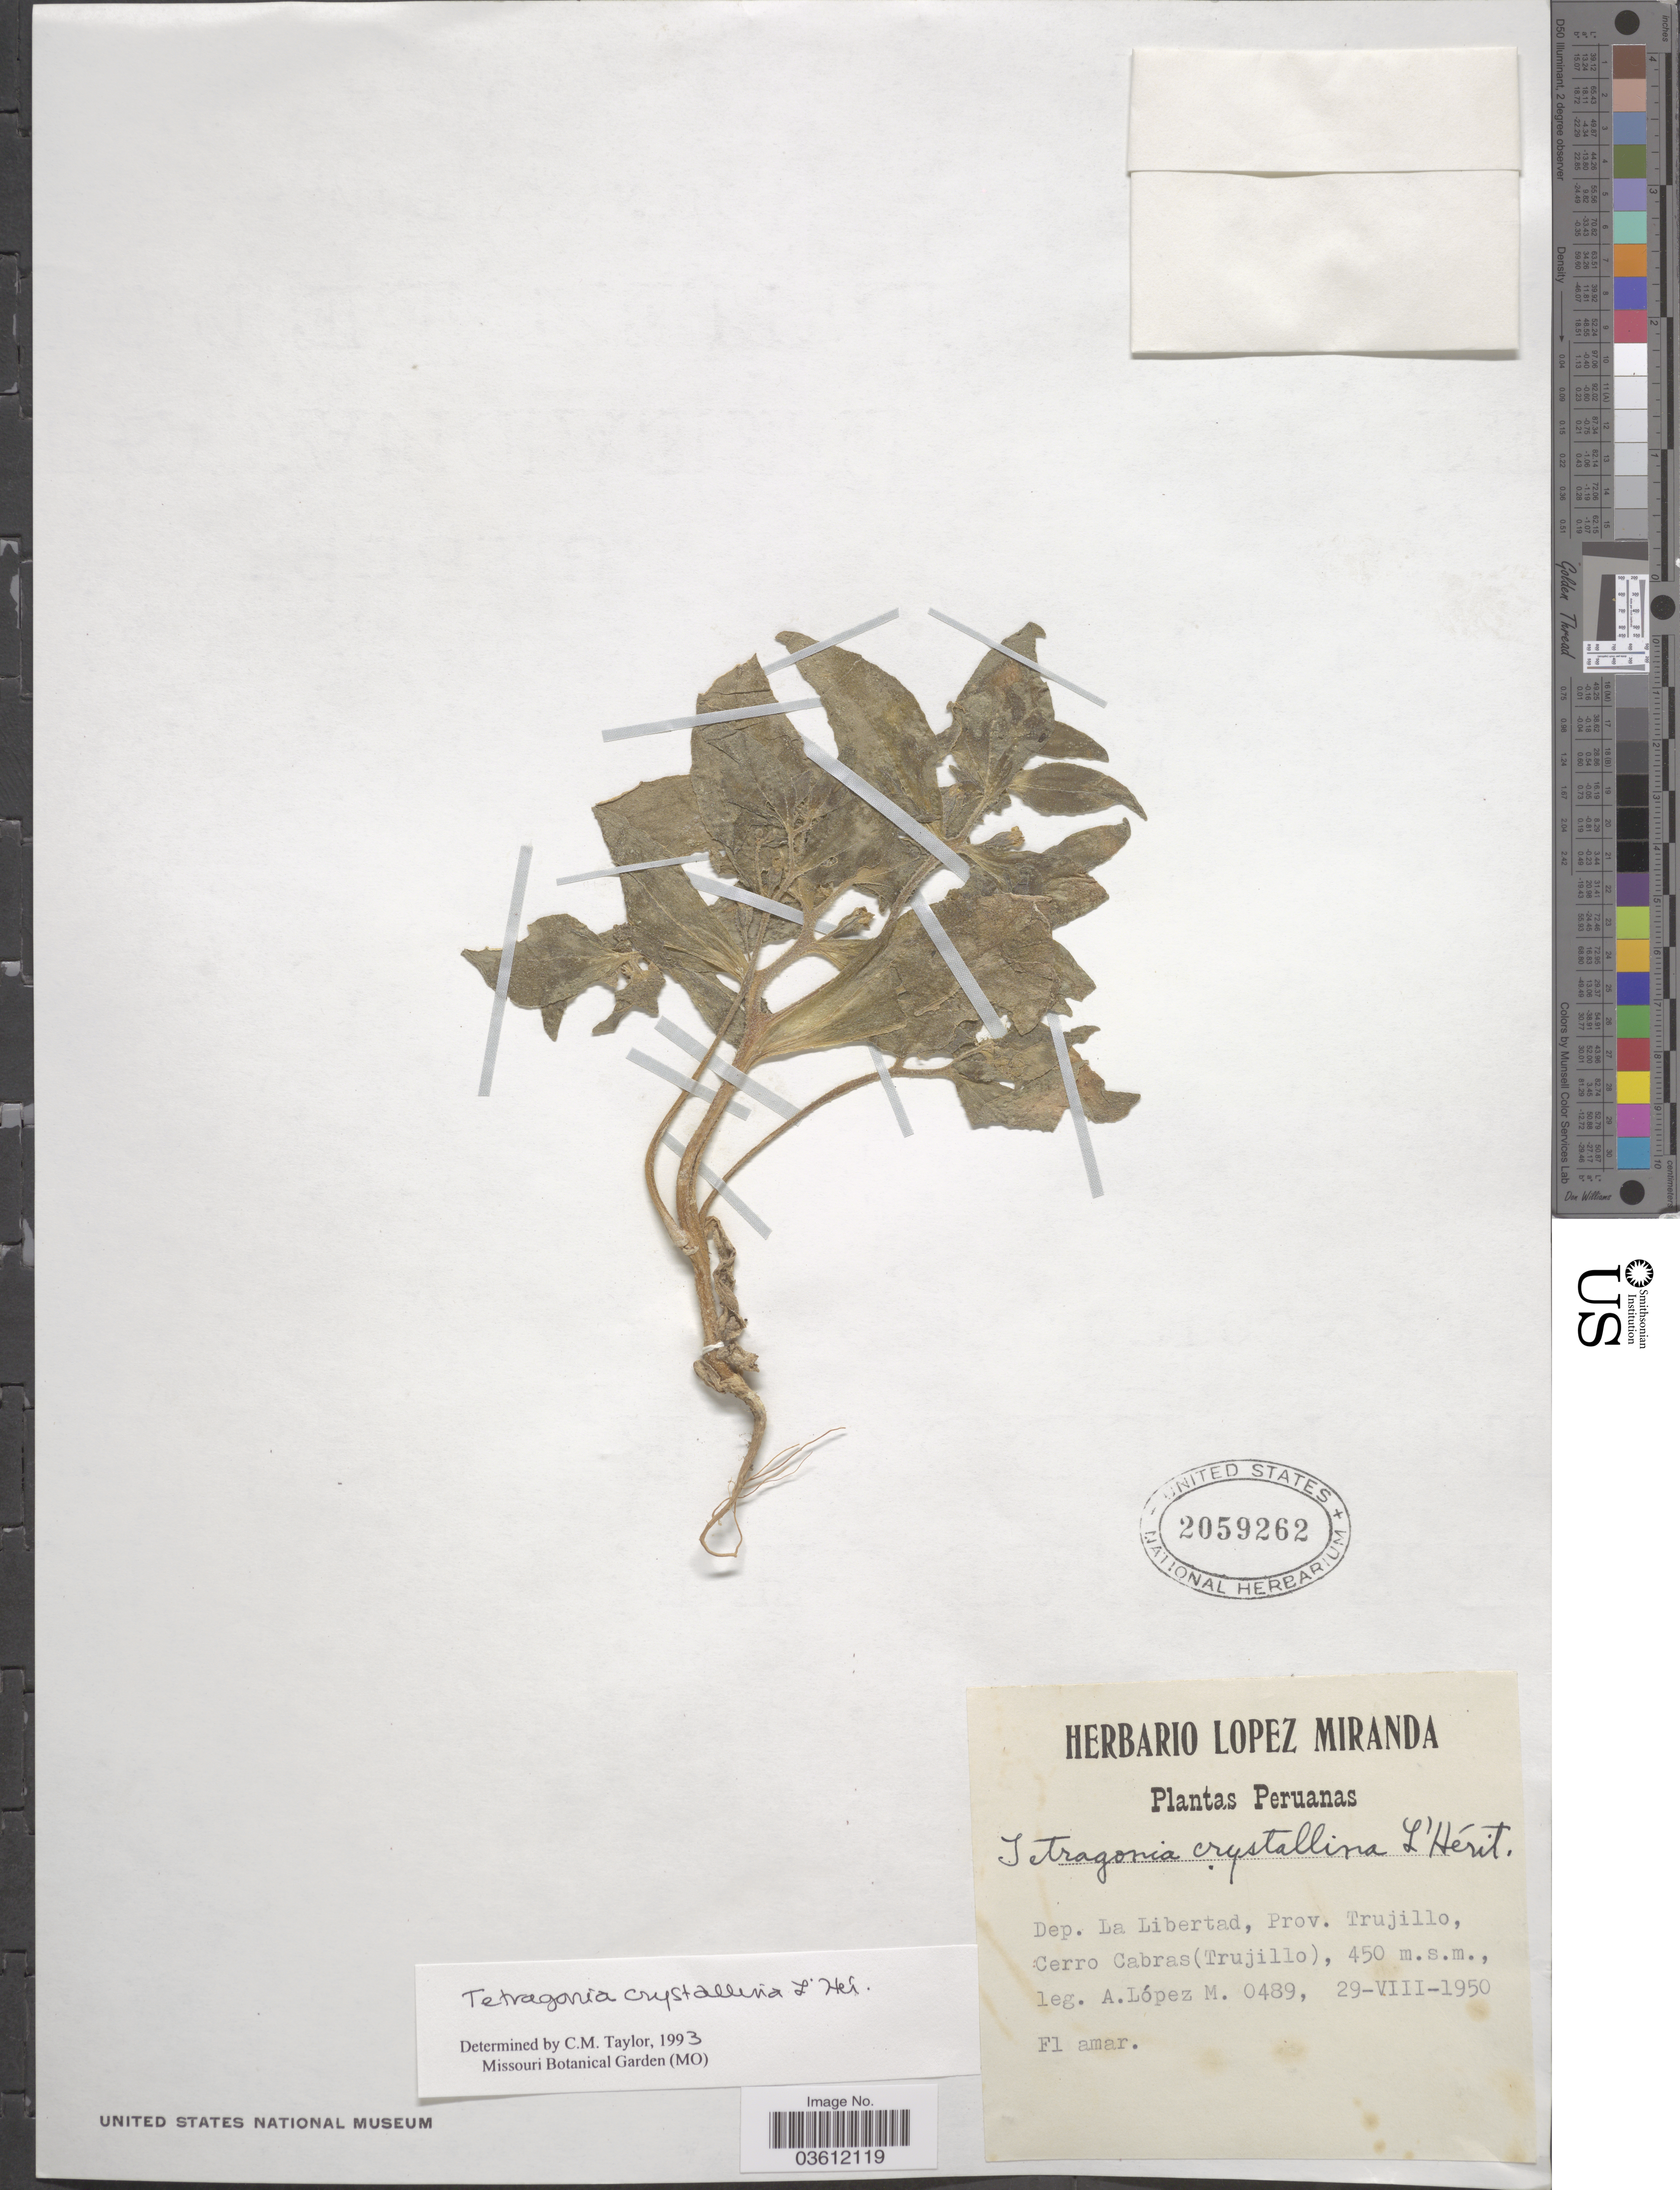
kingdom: Plantae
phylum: Tracheophyta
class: Magnoliopsida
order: Caryophyllales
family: Aizoaceae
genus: Tetragonia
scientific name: Tetragonia crystallina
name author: L'Hér.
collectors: A. López M.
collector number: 0489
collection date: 1950-08-29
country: Peru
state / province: La Libertad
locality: Dep. La Libertad, Prov. Trujillo, Cerro Cabras (Trujillo).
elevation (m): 450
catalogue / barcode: US 2059262